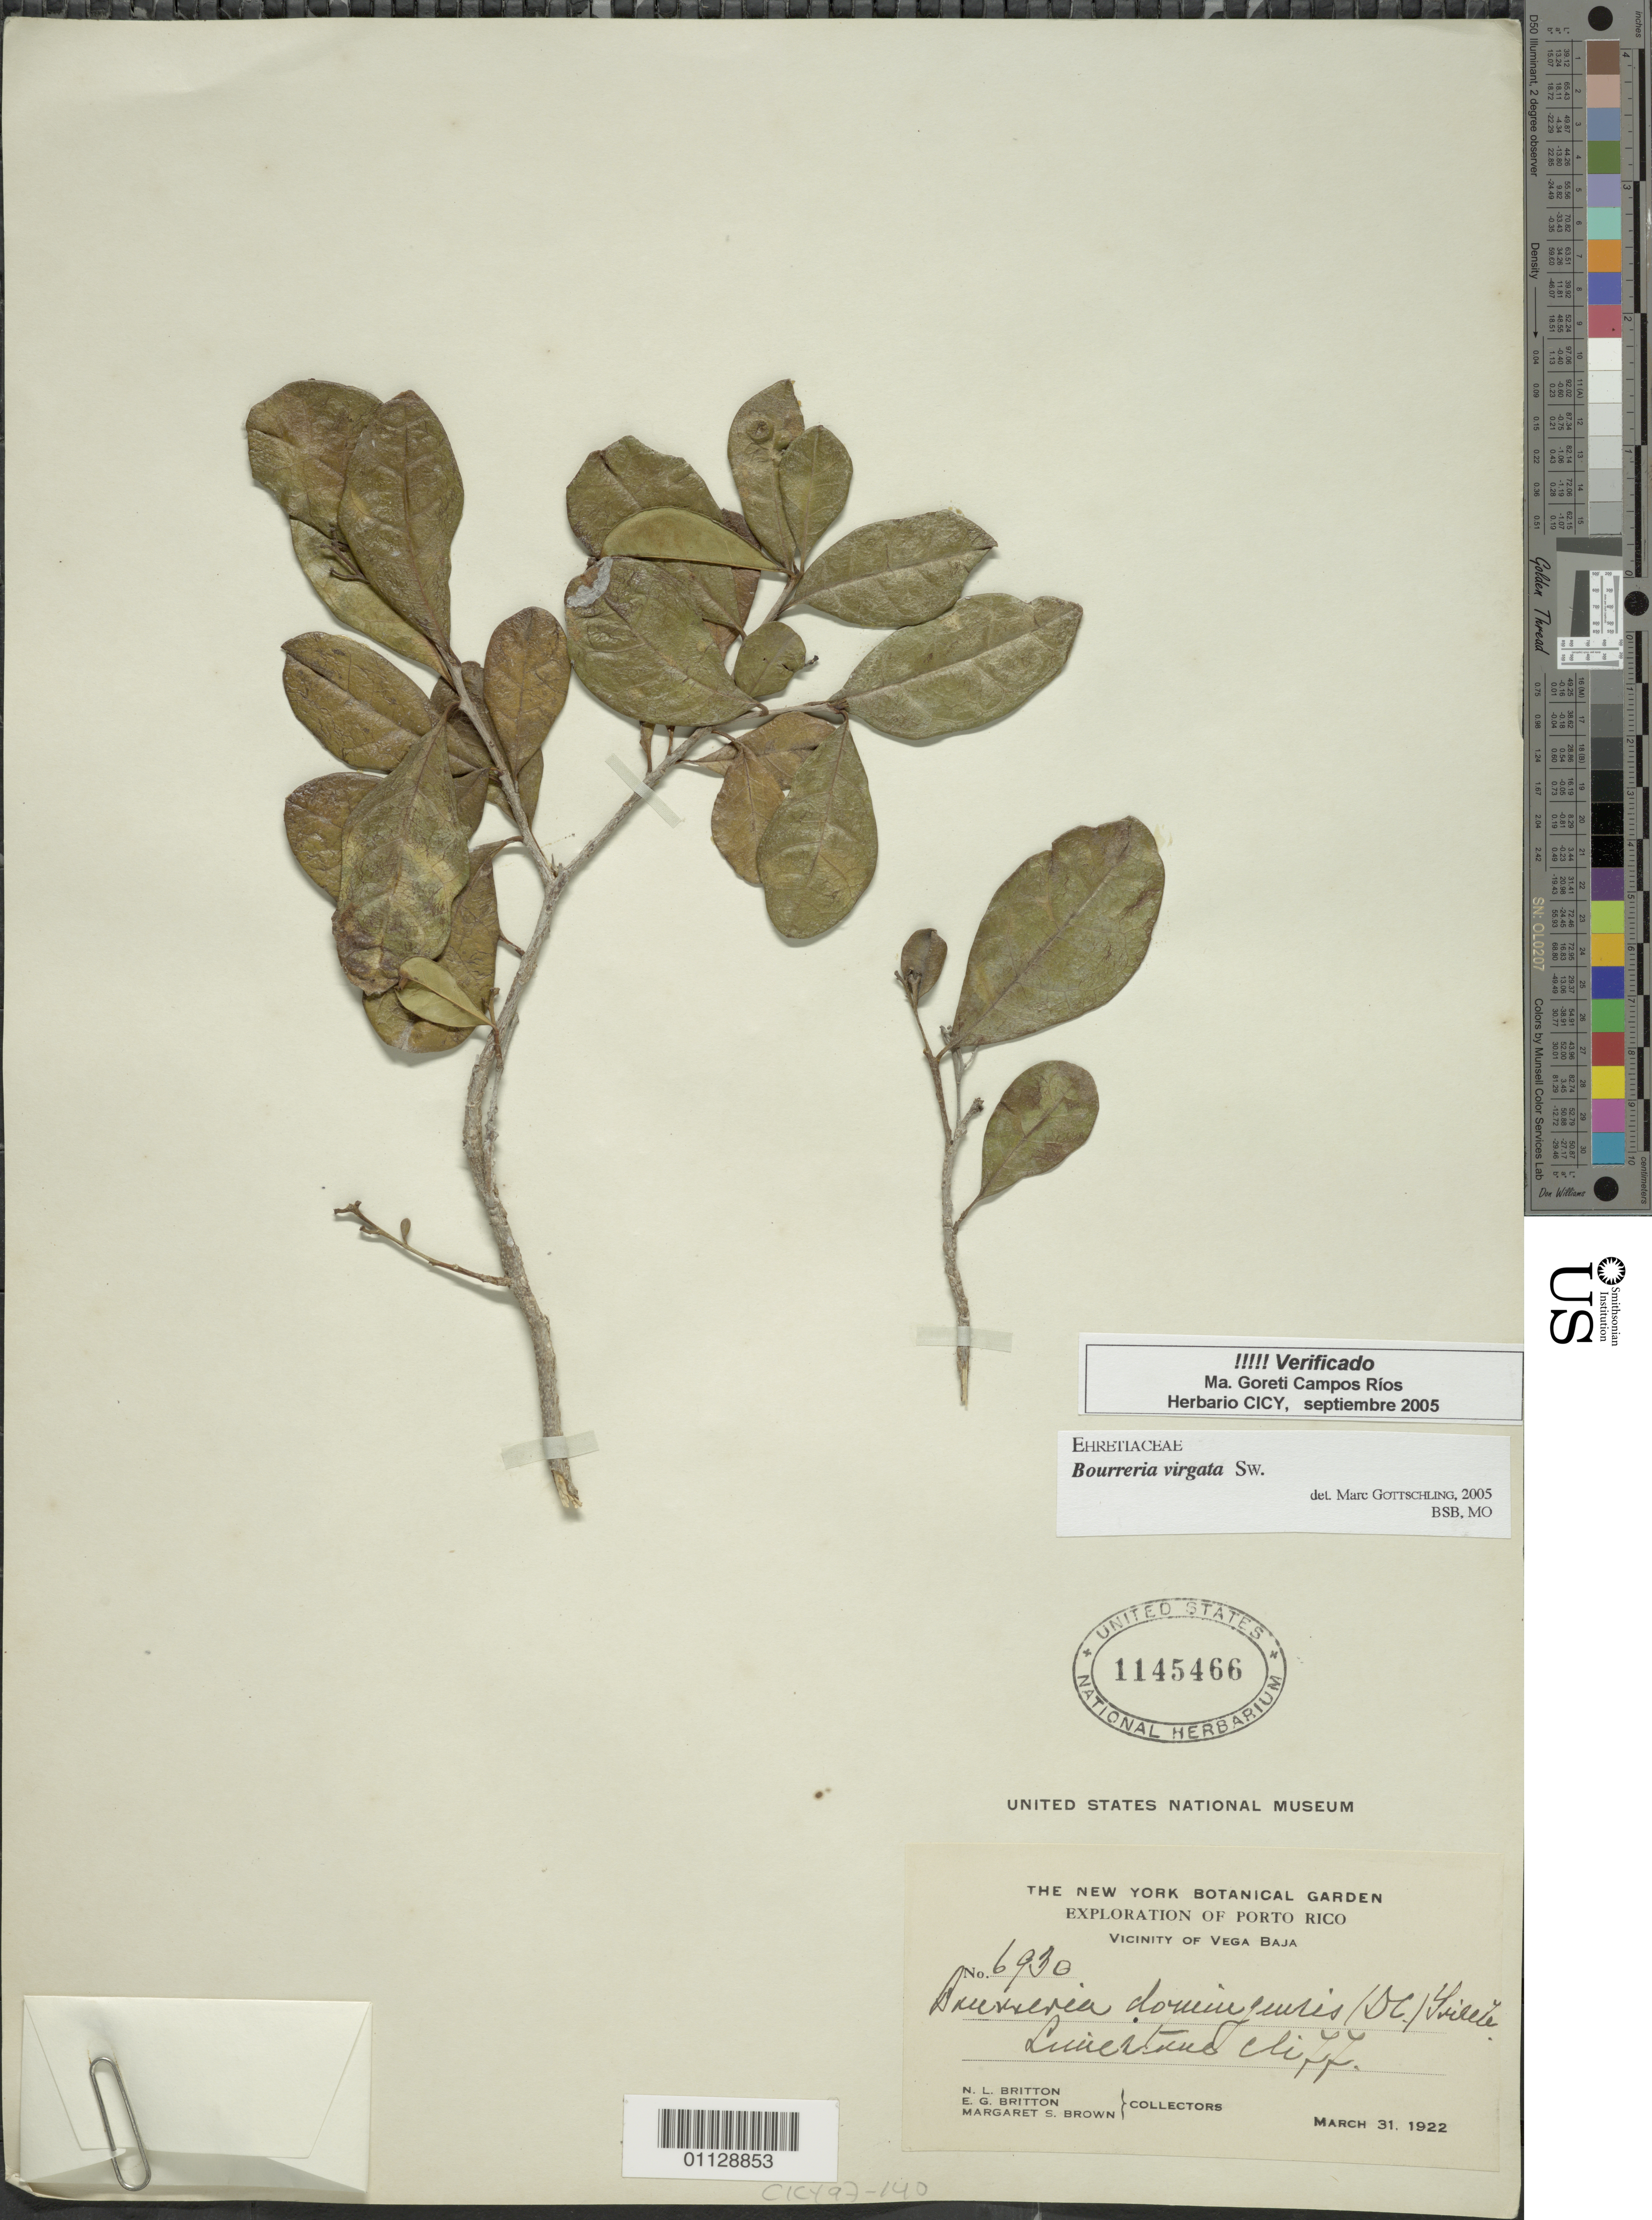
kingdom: Plantae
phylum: Tracheophyta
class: Magnoliopsida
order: Boraginales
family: Ehretiaceae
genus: Bourreria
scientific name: Bourreria virgata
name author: (Sw.) G. Don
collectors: E. G. Britton, N. Britton & M. S. Brown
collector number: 6930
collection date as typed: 31 Mar 1922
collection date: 1922-03-31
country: Puerto Rico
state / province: Vega Baja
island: Puerto Rico I.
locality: On cliff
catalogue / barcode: US 1145466